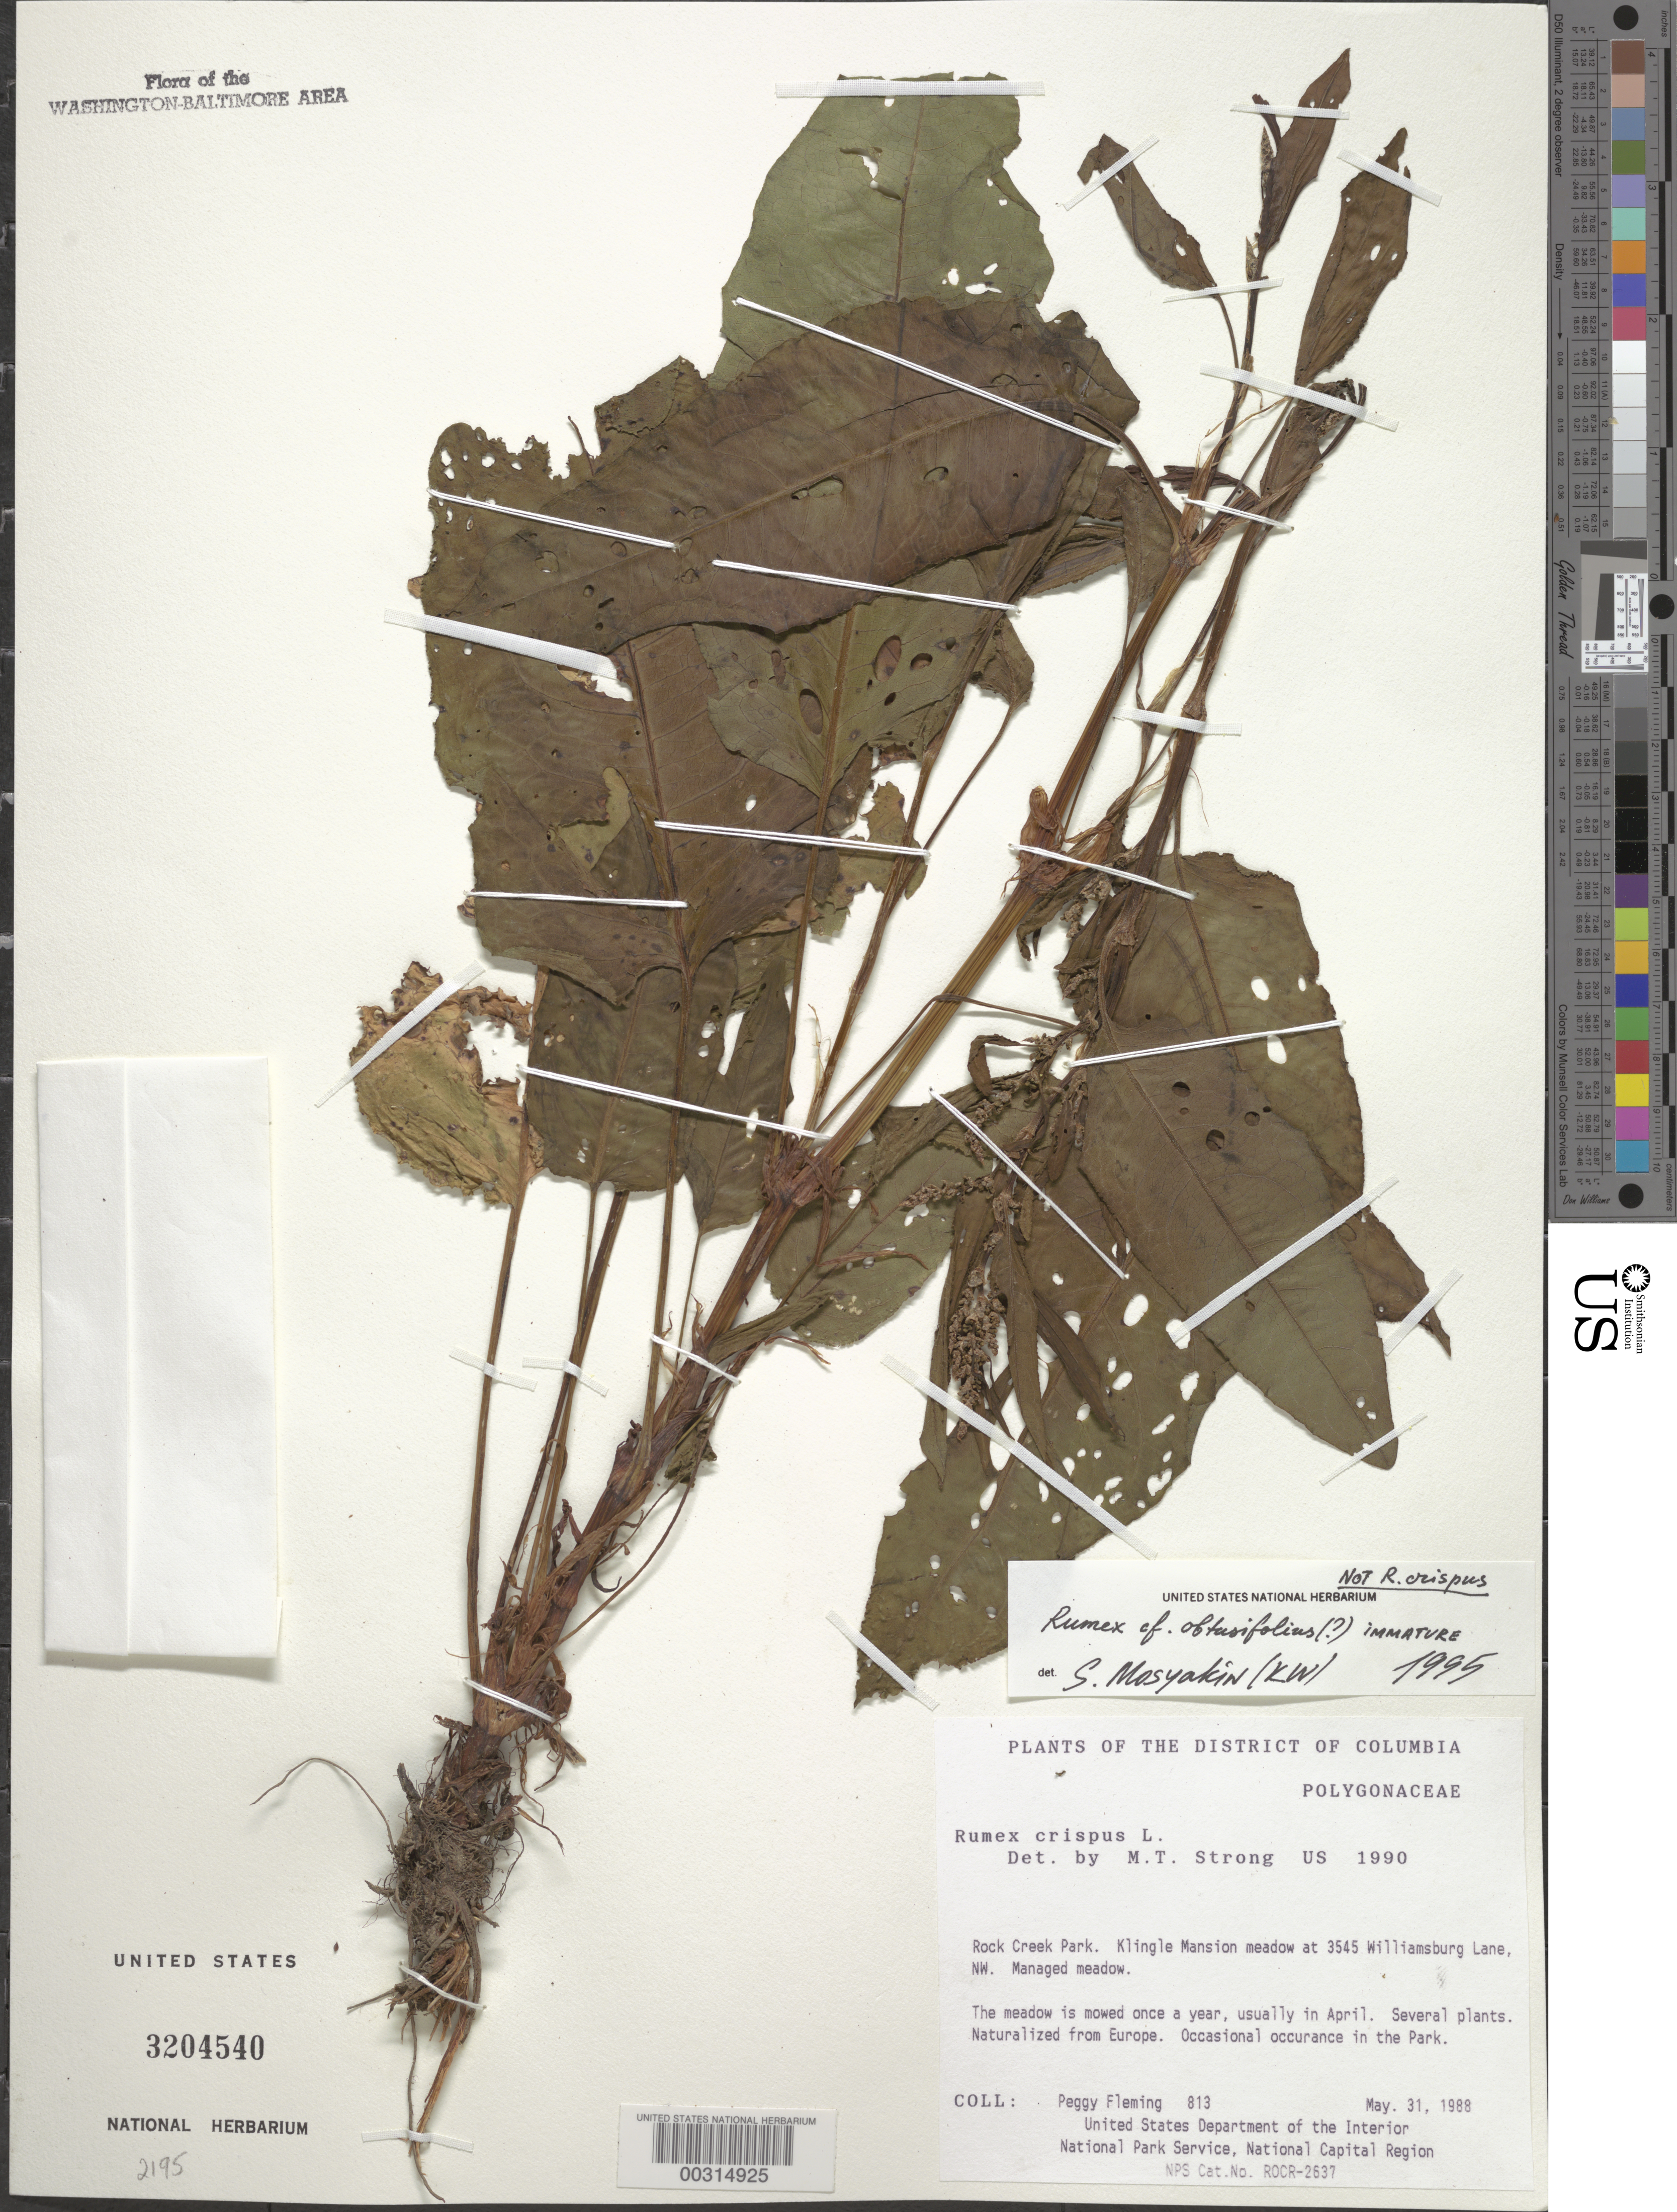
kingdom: Plantae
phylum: Tracheophyta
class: Magnoliopsida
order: Caryophyllales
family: Polygonaceae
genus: Rumex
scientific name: Rumex obtusifolius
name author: L.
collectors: P. Fleming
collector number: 813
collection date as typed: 31 May 1988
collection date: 1988-05-31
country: United States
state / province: District of Columbia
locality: Rock Creek Park, Klingle Mansion meadow at 3545 Williamsburg Lane, NW Rock Creek Park and Vicinity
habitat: Managed meadow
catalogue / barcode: US 3204540